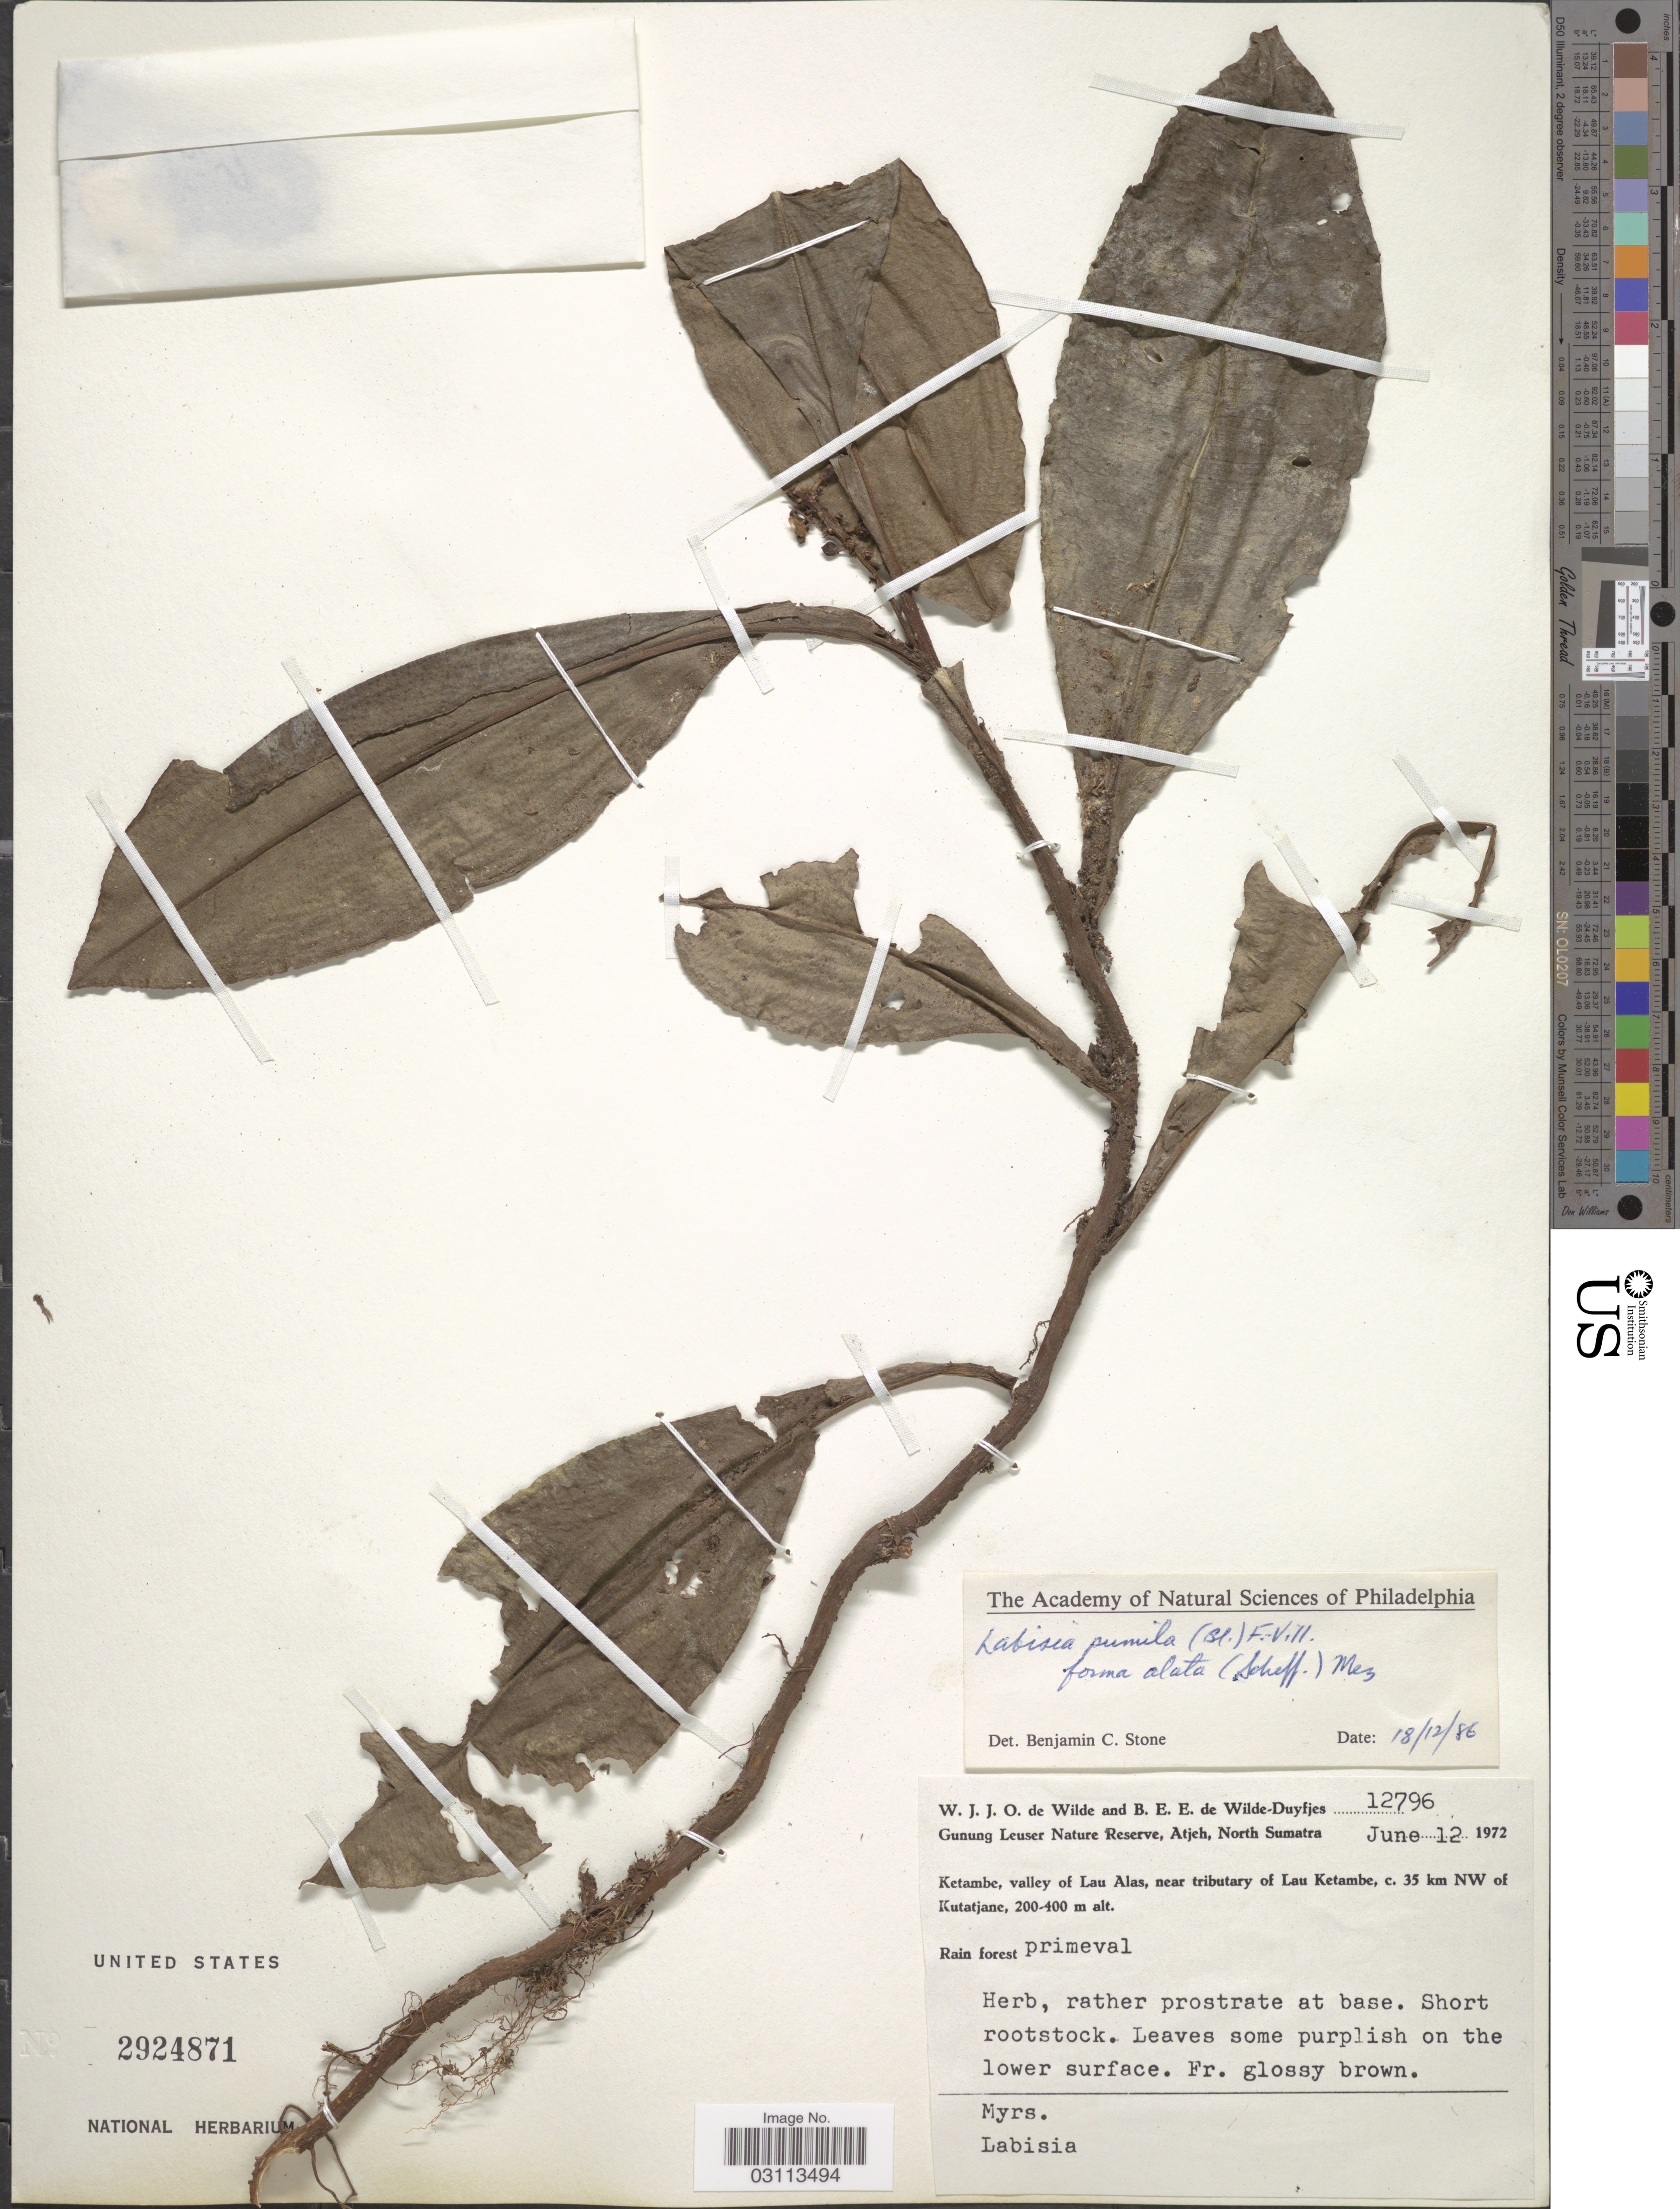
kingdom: Plantae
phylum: Tracheophyta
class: Magnoliopsida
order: Ericales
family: Primulaceae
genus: Labisia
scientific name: Labisia pumila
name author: (Blume) Fern.-Vill.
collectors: W. J. de Wilde & B. E. de Wilde-Duyfjes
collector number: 12796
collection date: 1972-06-12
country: Indonesia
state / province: Sumatra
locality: Gunung Leuser Nature Reserve, Atjeh, North Sumatra. Ketambe, valley of Lau Alas, near tributary of Lau Ketambe, c. 35 km NW of Kutatjane.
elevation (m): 200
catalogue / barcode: US 2924871